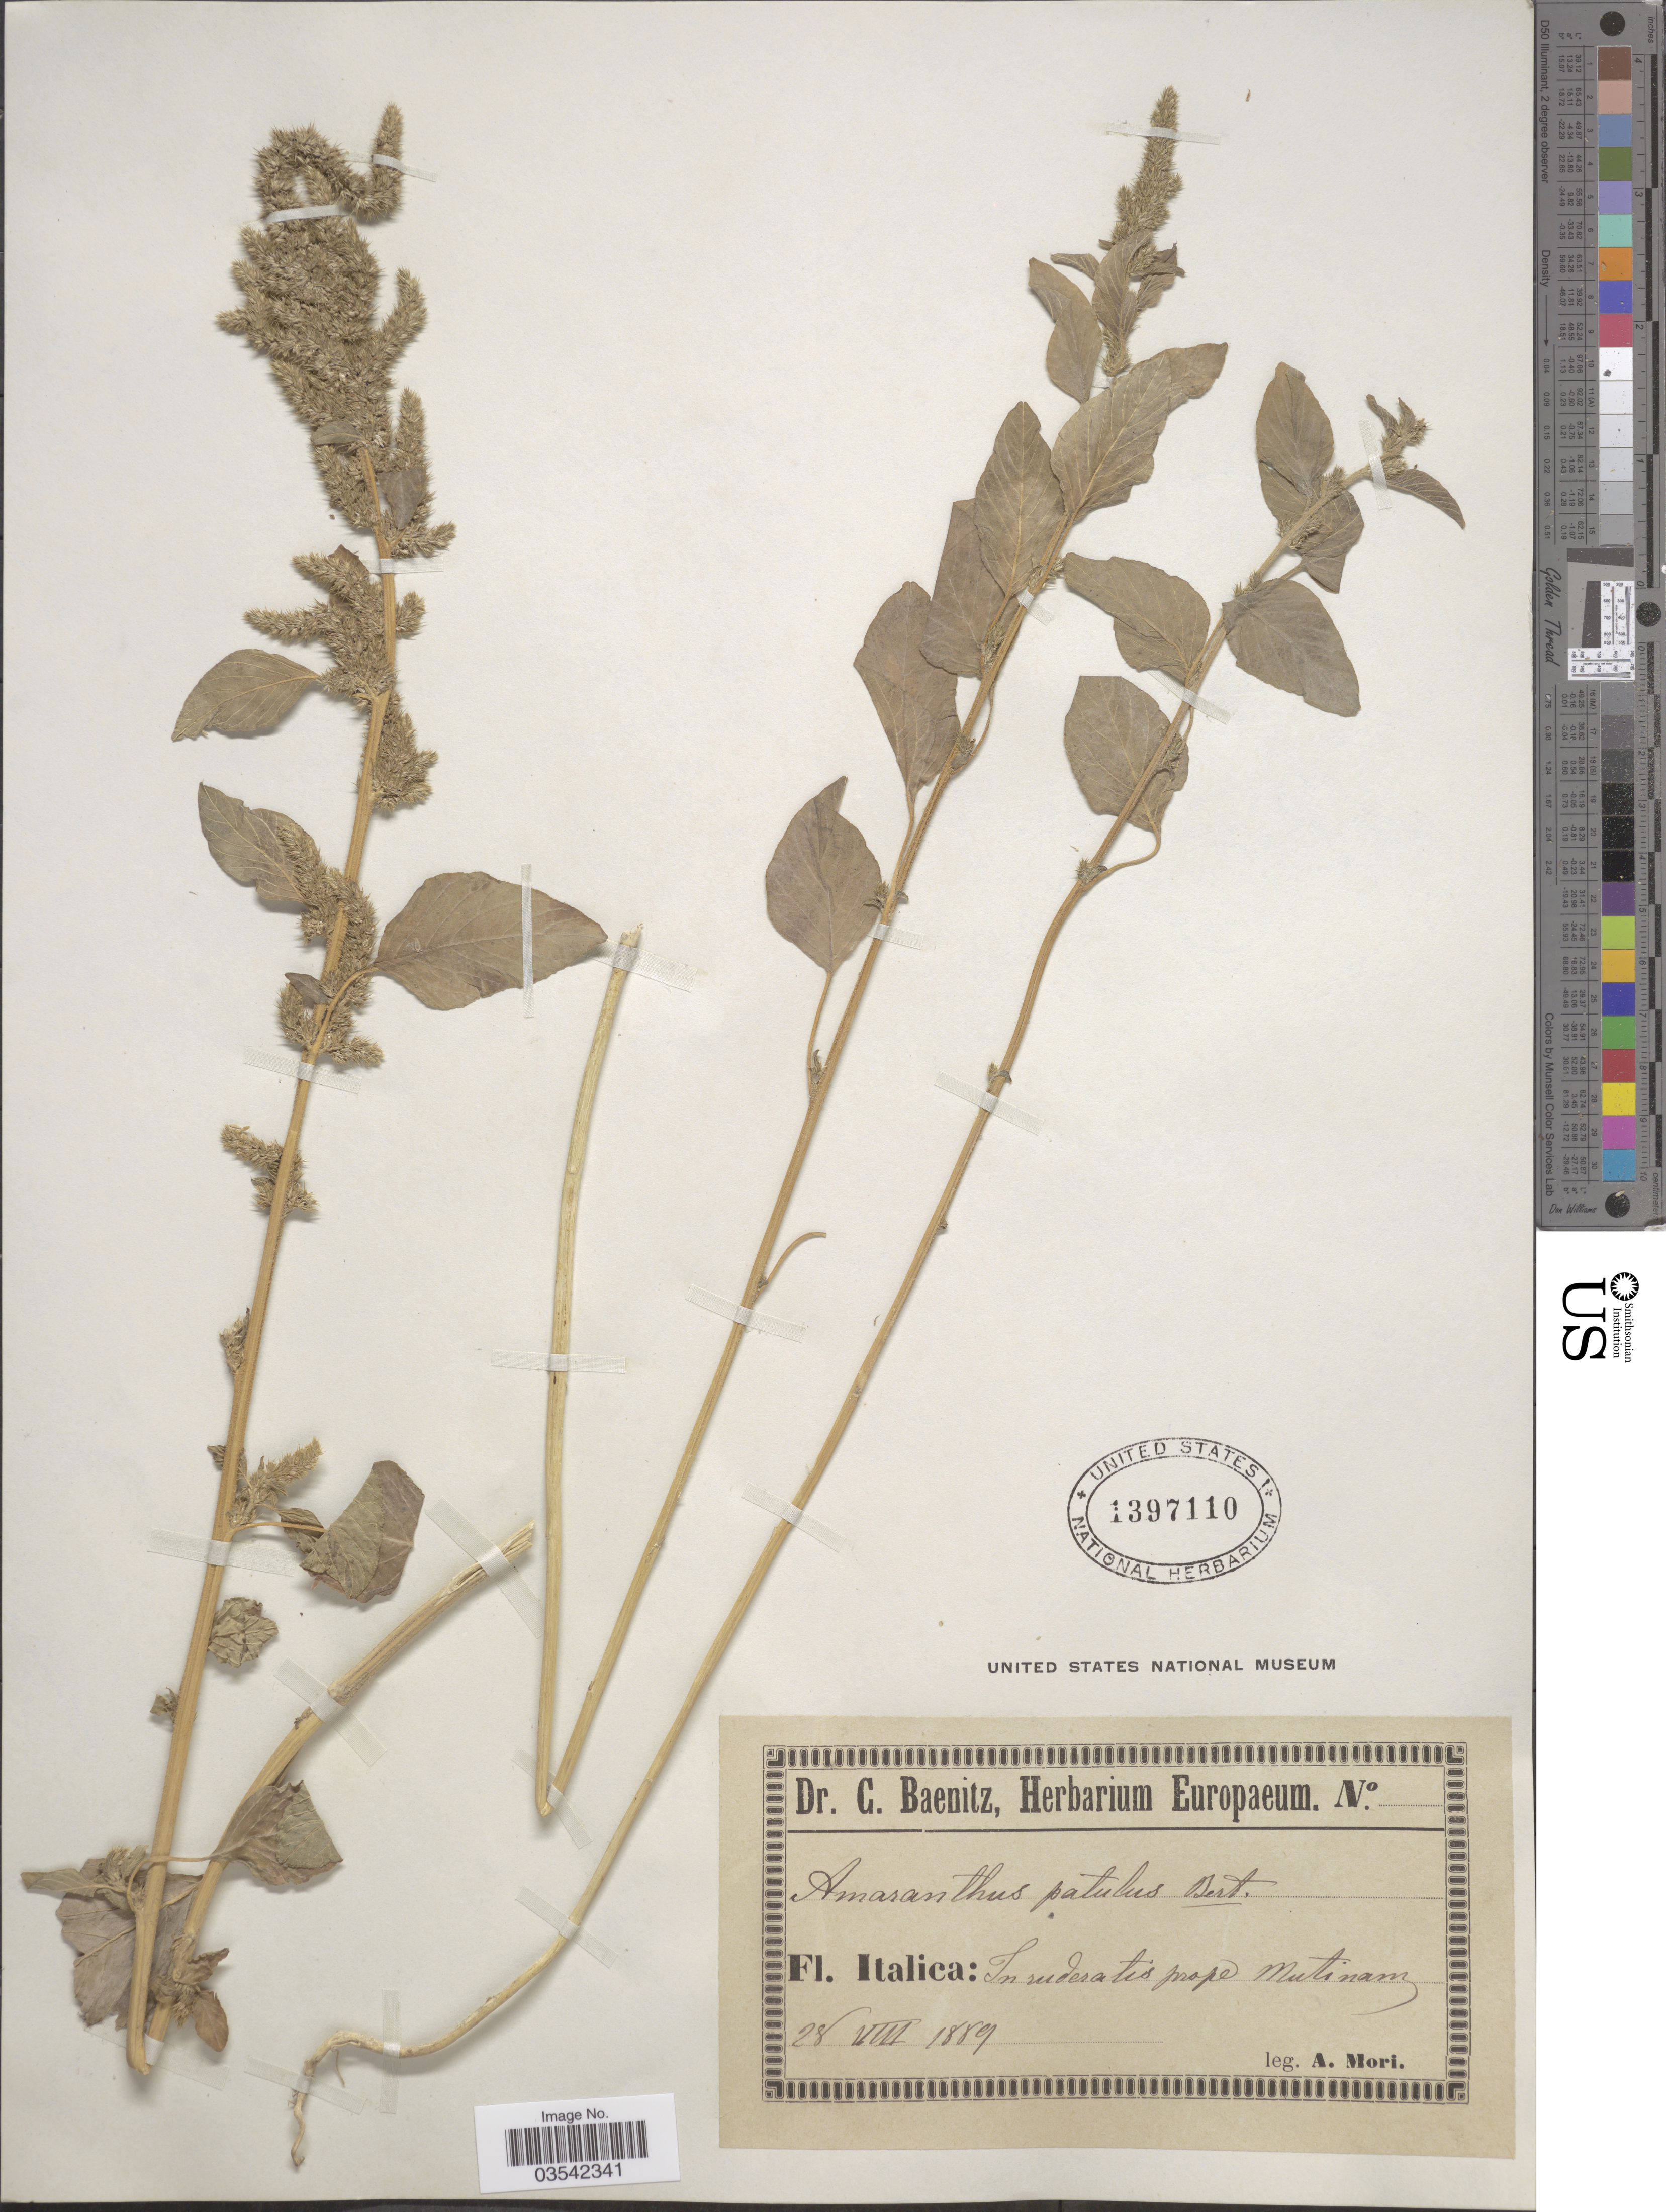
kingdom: Plantae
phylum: Tracheophyta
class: Magnoliopsida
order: Caryophyllales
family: Amaranthaceae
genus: Amaranthus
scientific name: Amaranthus patulus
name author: Bertol.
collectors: A. Mori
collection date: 1889-08-28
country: Italy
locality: Italica: In ruderatis prope Mutinam.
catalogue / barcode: US 1397110